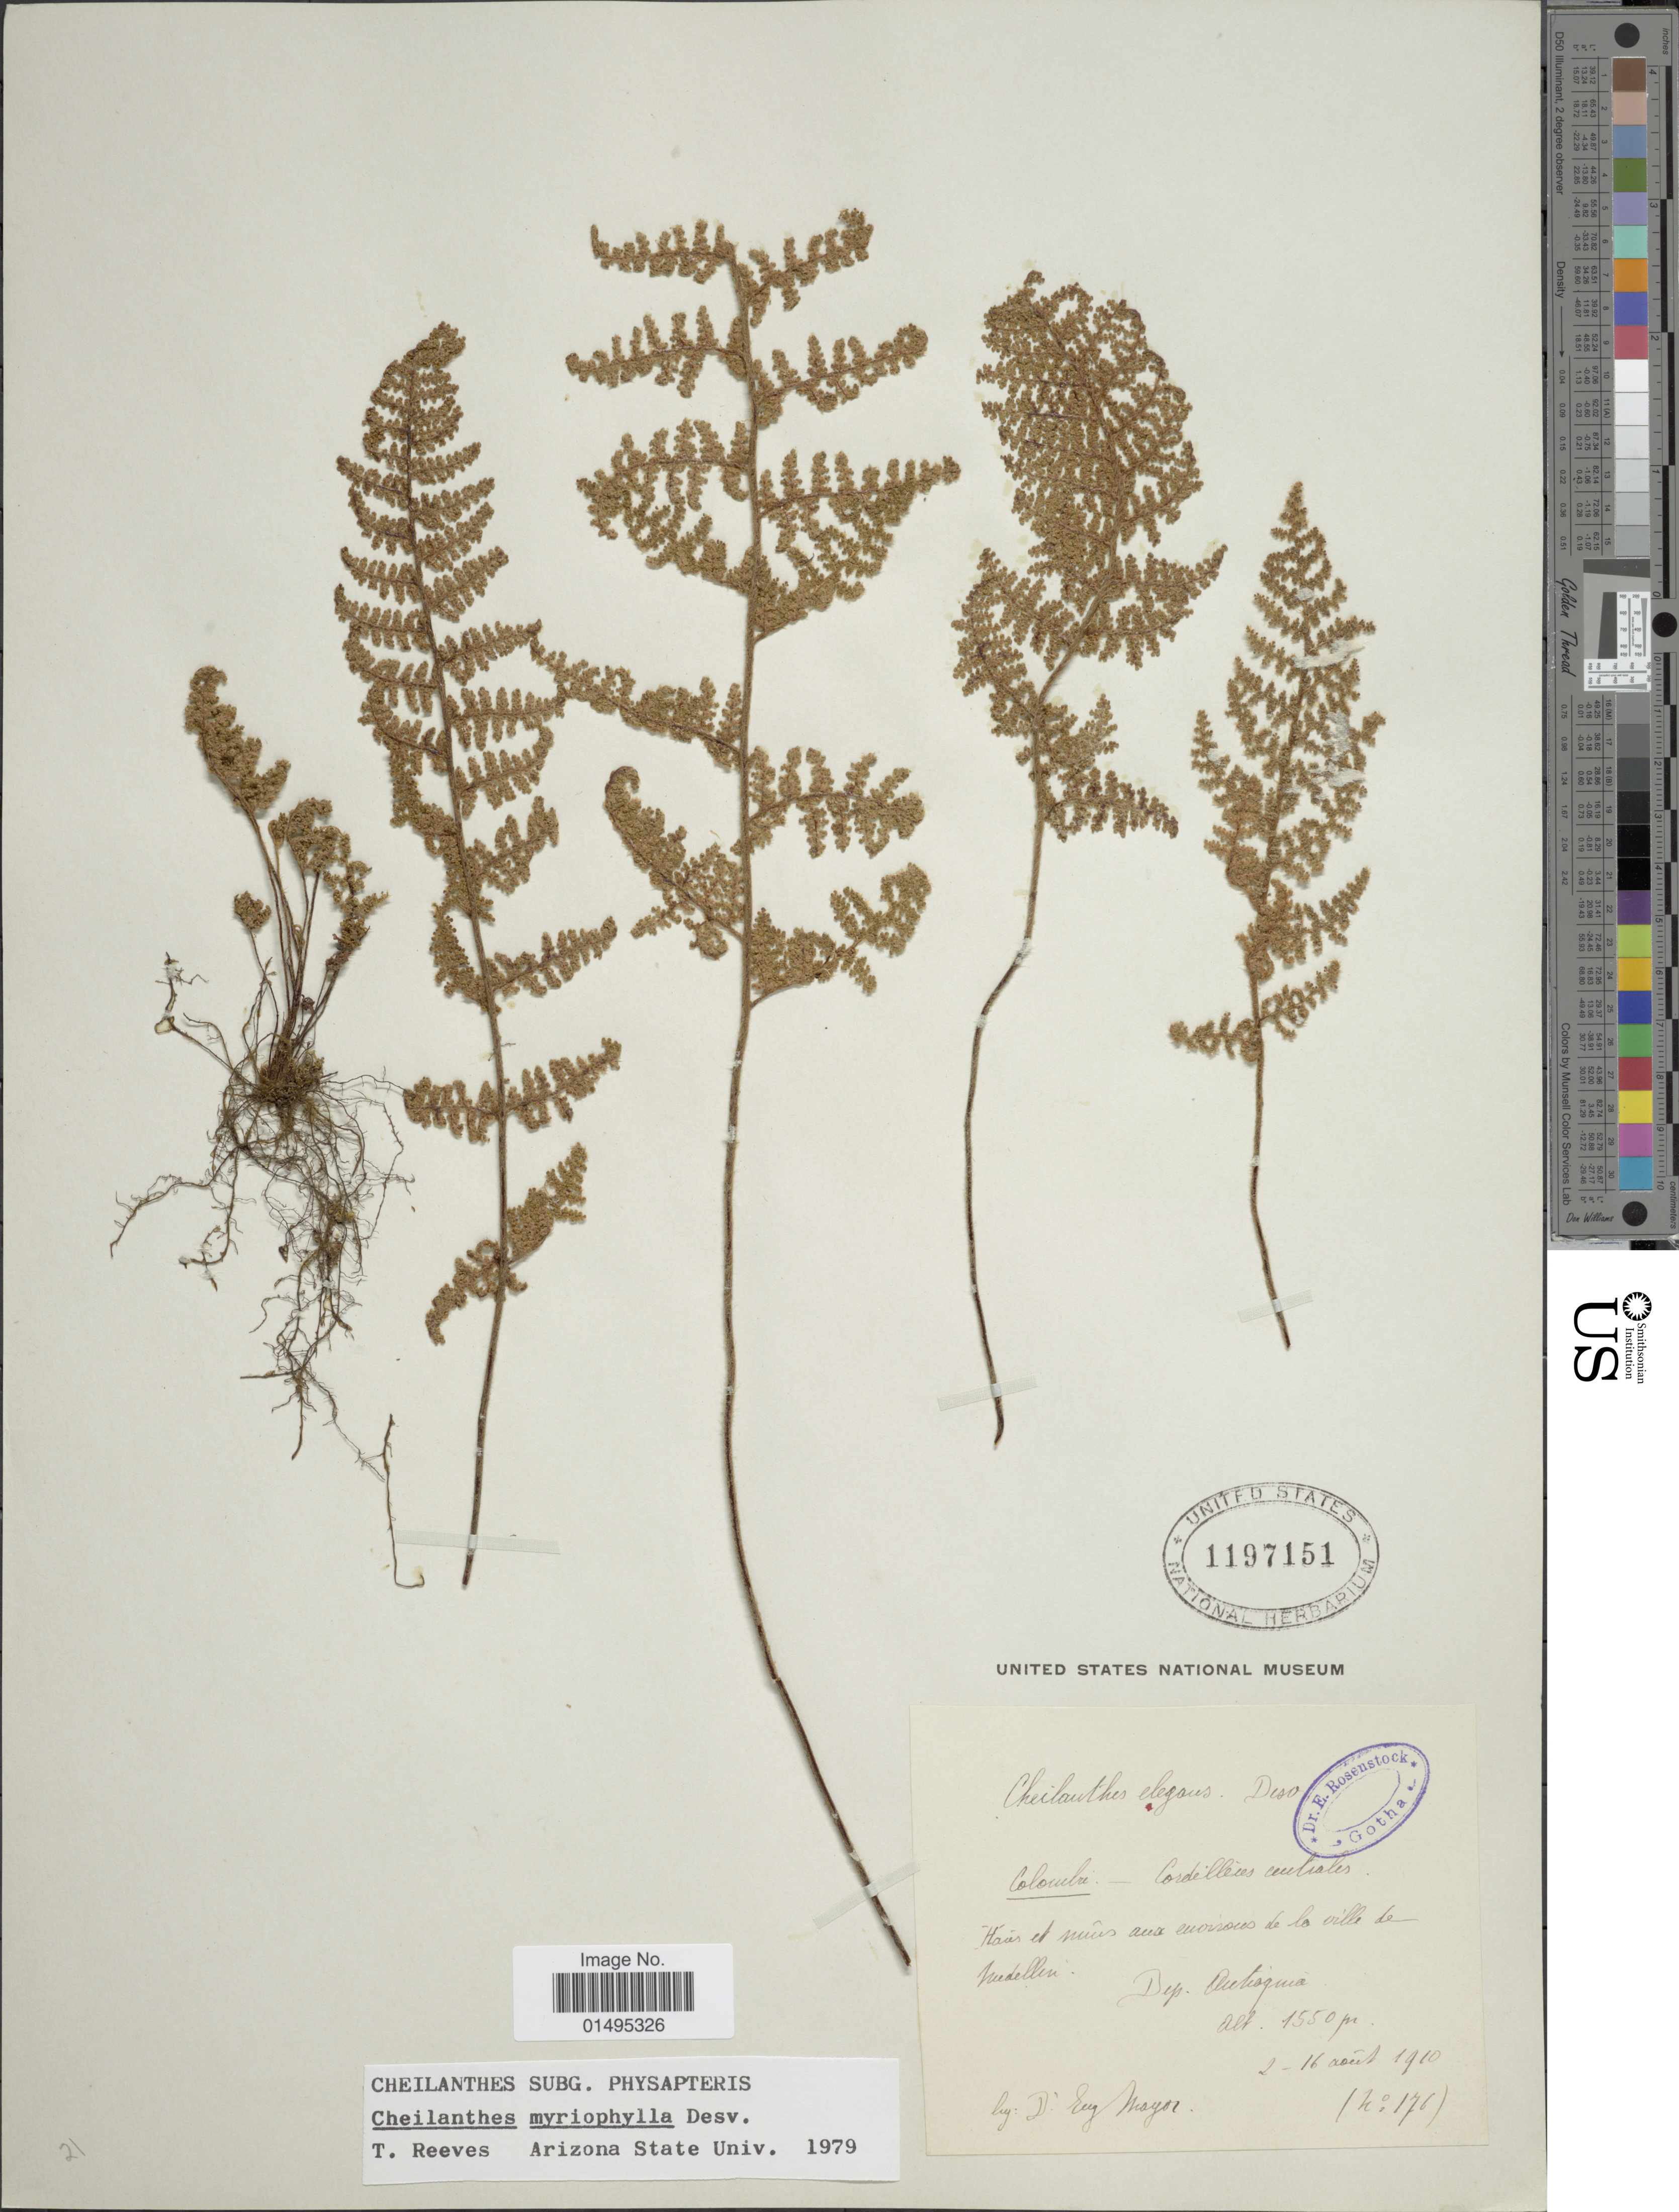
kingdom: Plantae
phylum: Tracheophyta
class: Polypodiopsida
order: Polypodiales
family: Pteridaceae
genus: Myriopteris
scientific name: Myriopteris myriophylla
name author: (Desv.) J. Sm.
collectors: A. Mayor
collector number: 176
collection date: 1910-08-02/1910-08-16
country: Colombia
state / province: Antioquia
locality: Colombia. Cordilleres Centrales. Dep. Antioquia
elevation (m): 1550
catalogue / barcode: US 1197151